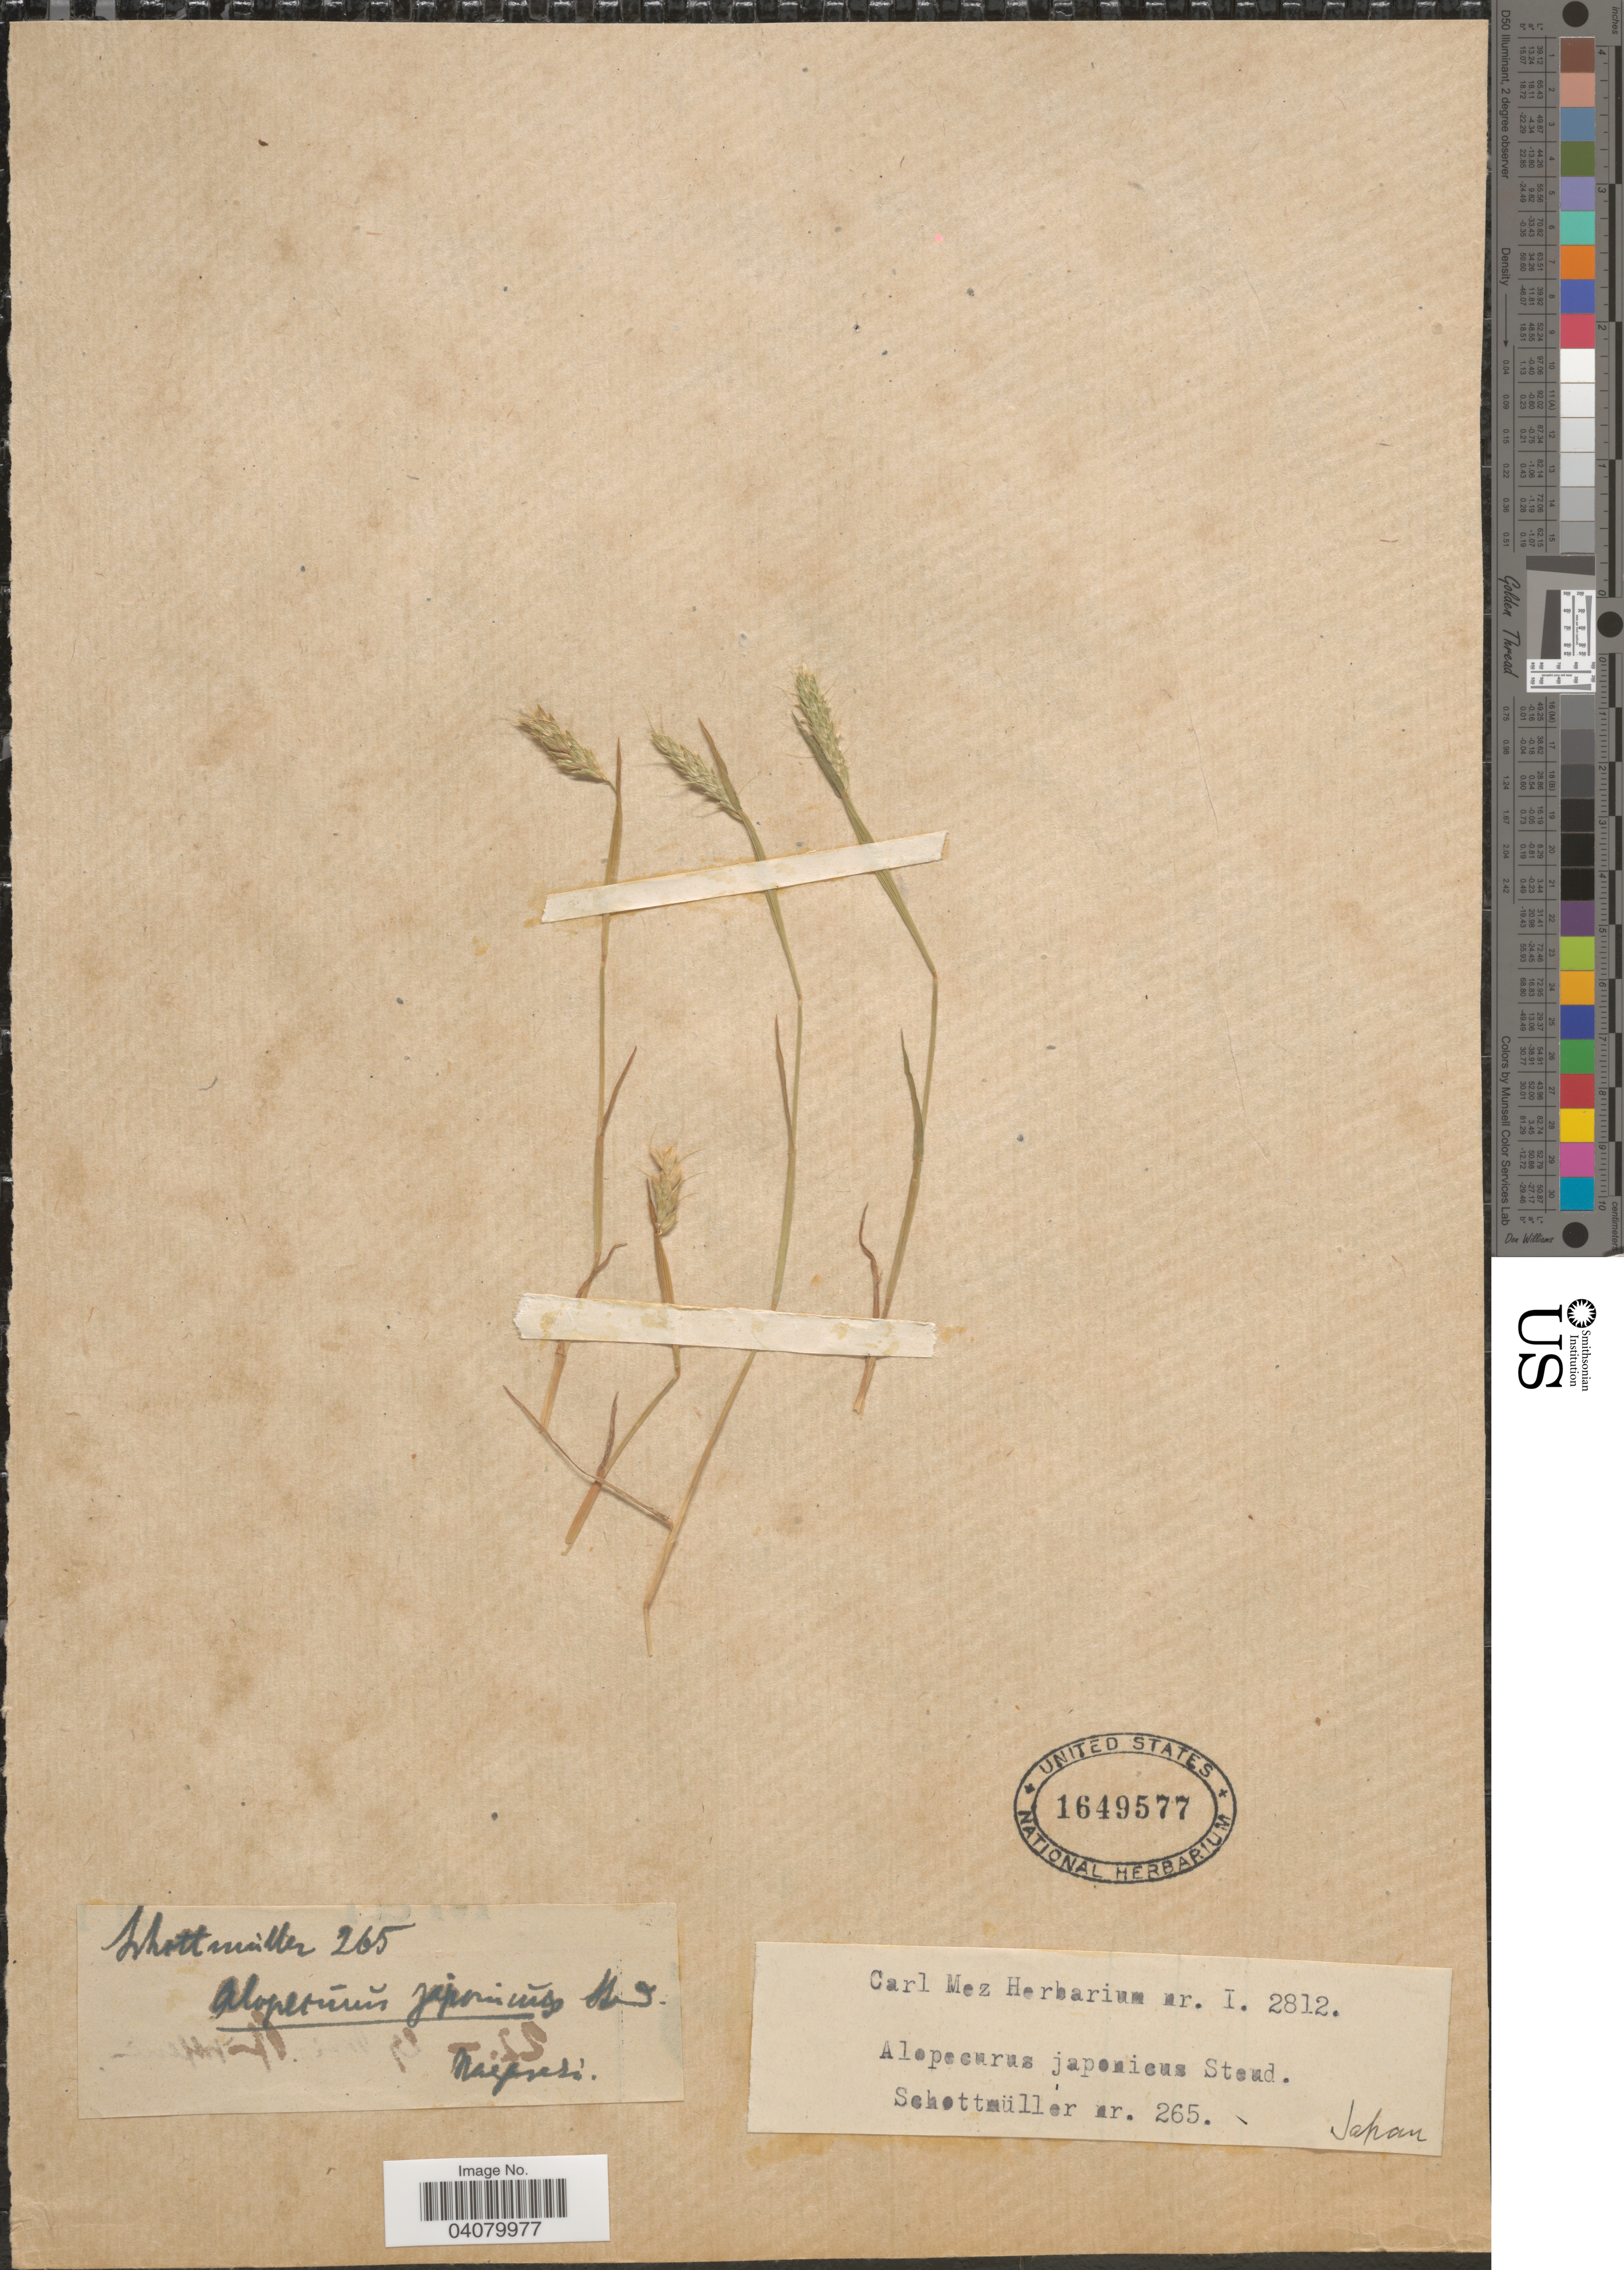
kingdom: Plantae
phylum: Tracheophyta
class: Liliopsida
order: Poales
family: Poaceae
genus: Alopecurus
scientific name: Alopecurus japonicus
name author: Steud.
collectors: Schotmüller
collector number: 265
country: Japan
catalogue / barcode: US 1649577